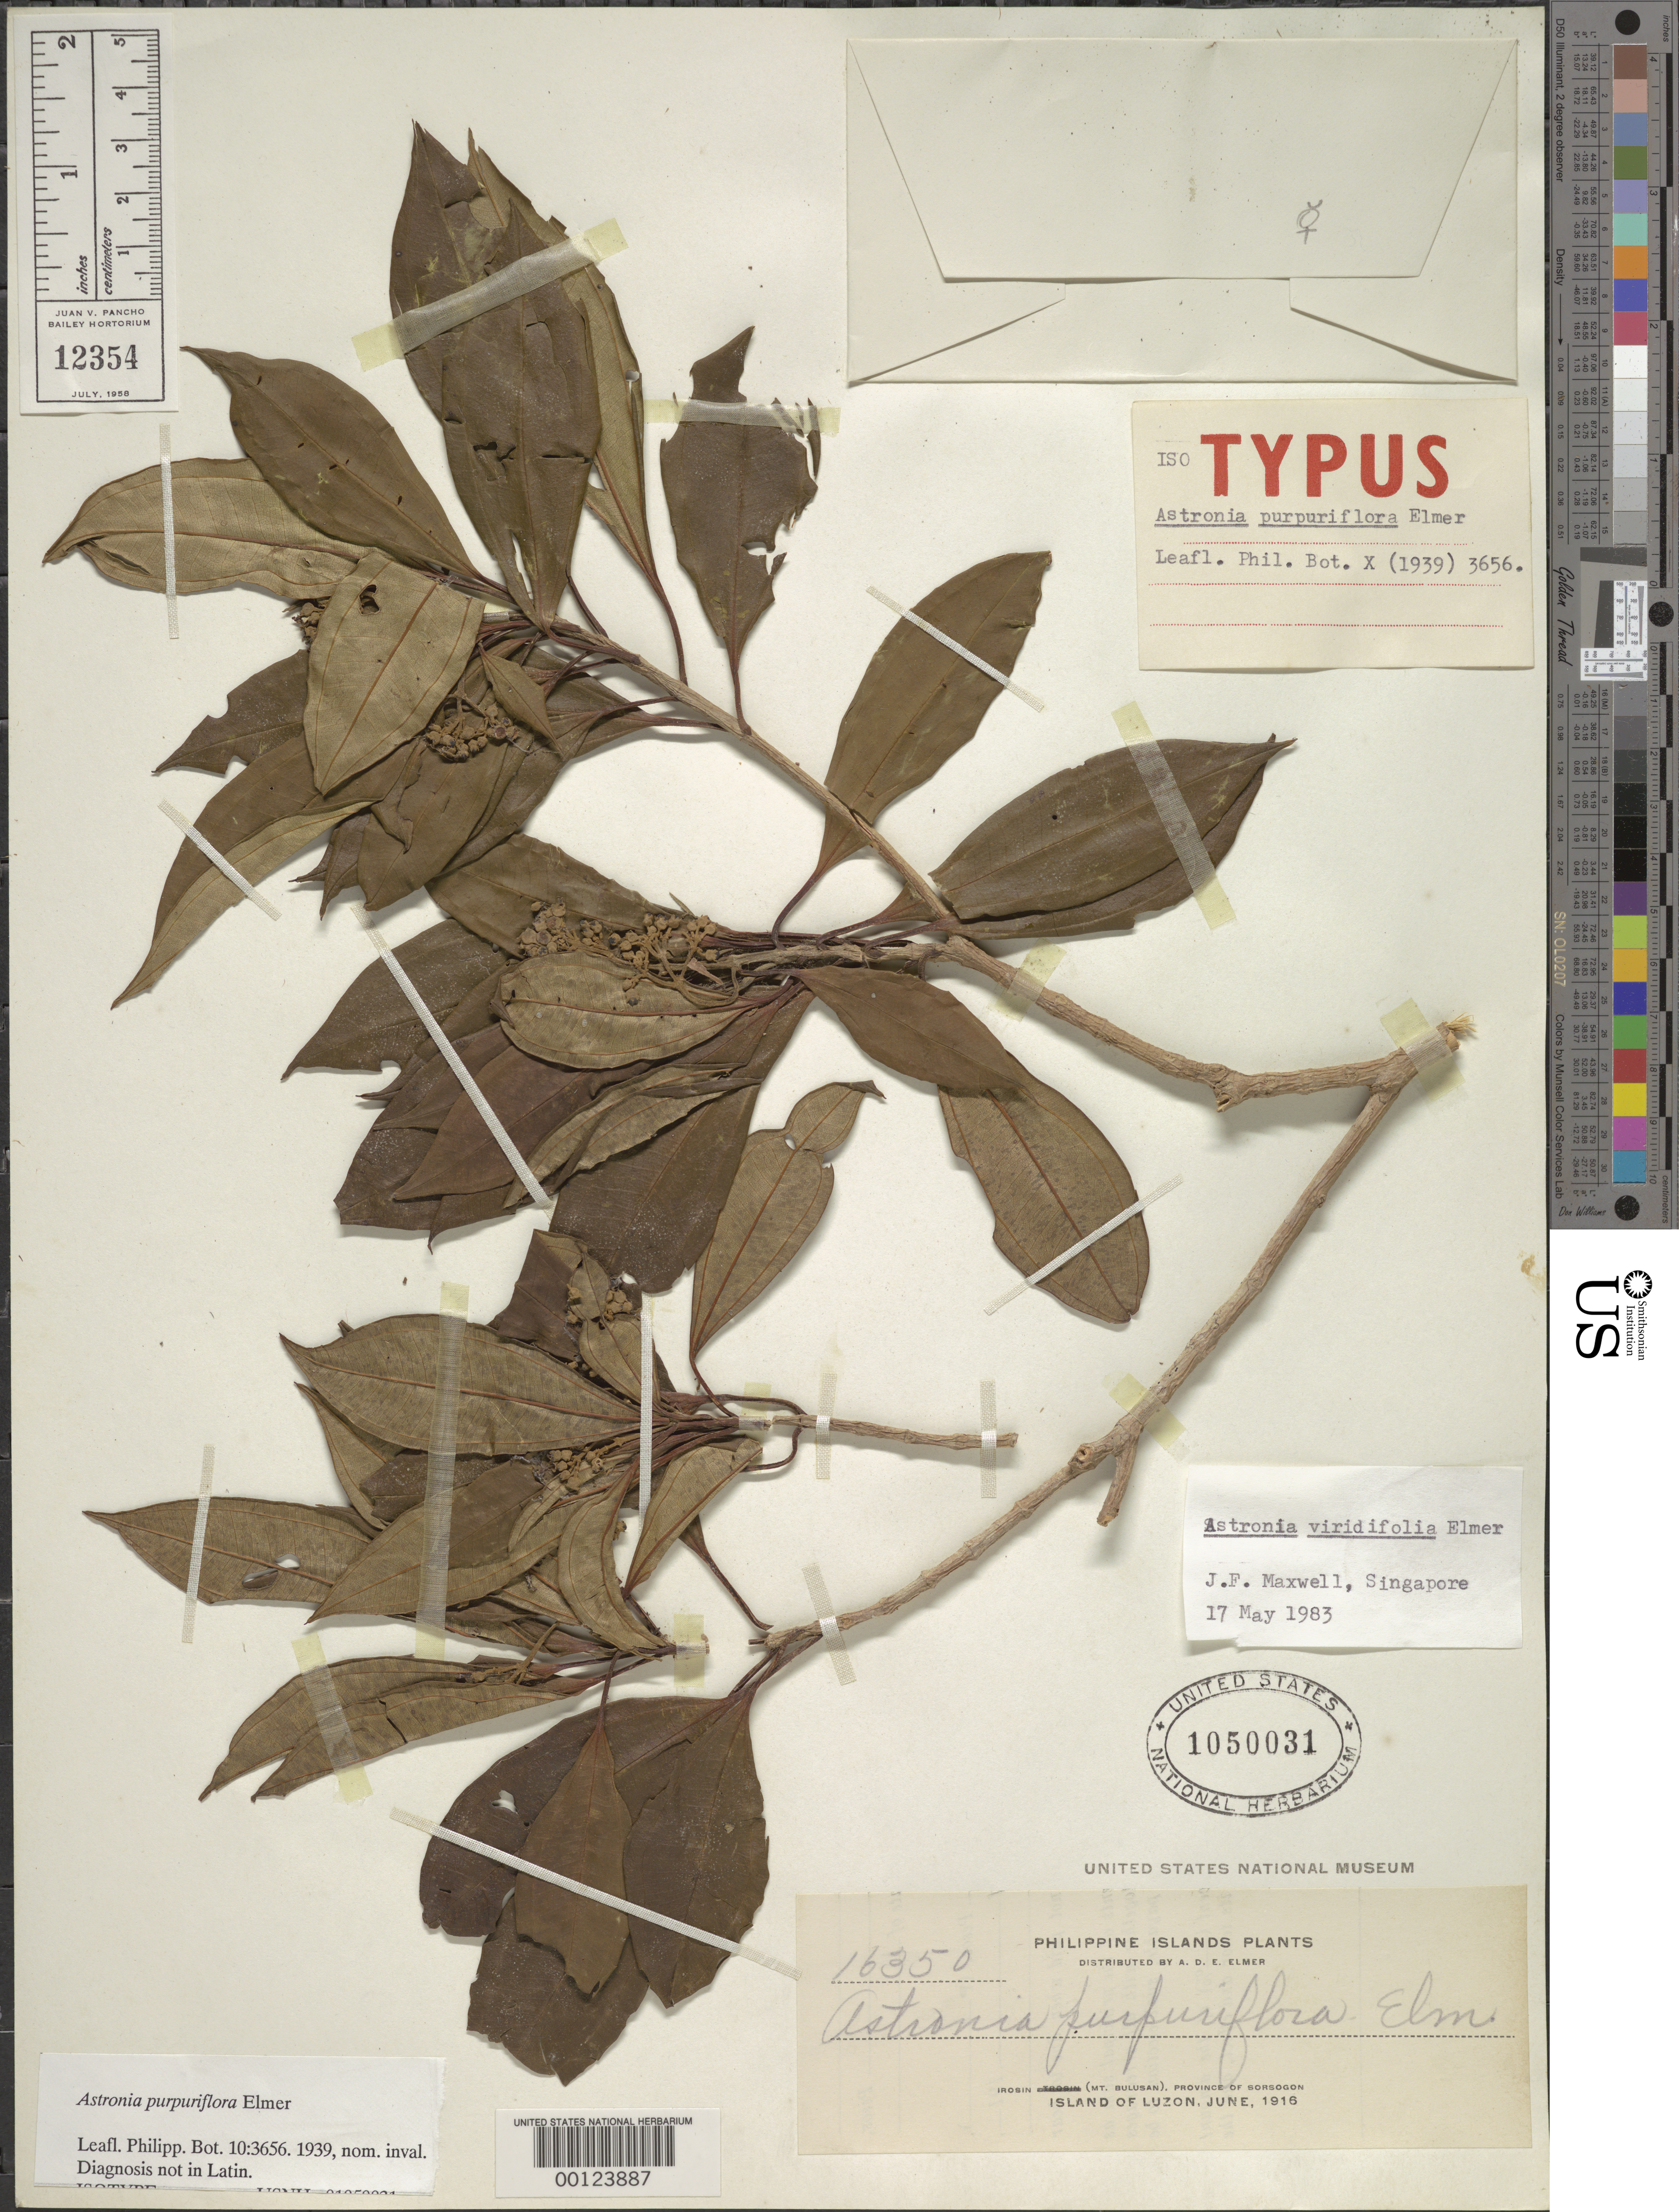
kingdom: Plantae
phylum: Tracheophyta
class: Magnoliopsida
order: Myrtales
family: Melastomataceae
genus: Astronia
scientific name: Astronia purpuriflora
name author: Elmer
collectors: A. D. E. Elmer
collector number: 16350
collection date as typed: Jun 1916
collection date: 1916-06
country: Philippines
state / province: Bicol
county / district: Sorsogon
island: Luzon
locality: Irosin, mount bulusan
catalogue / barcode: US 1050031